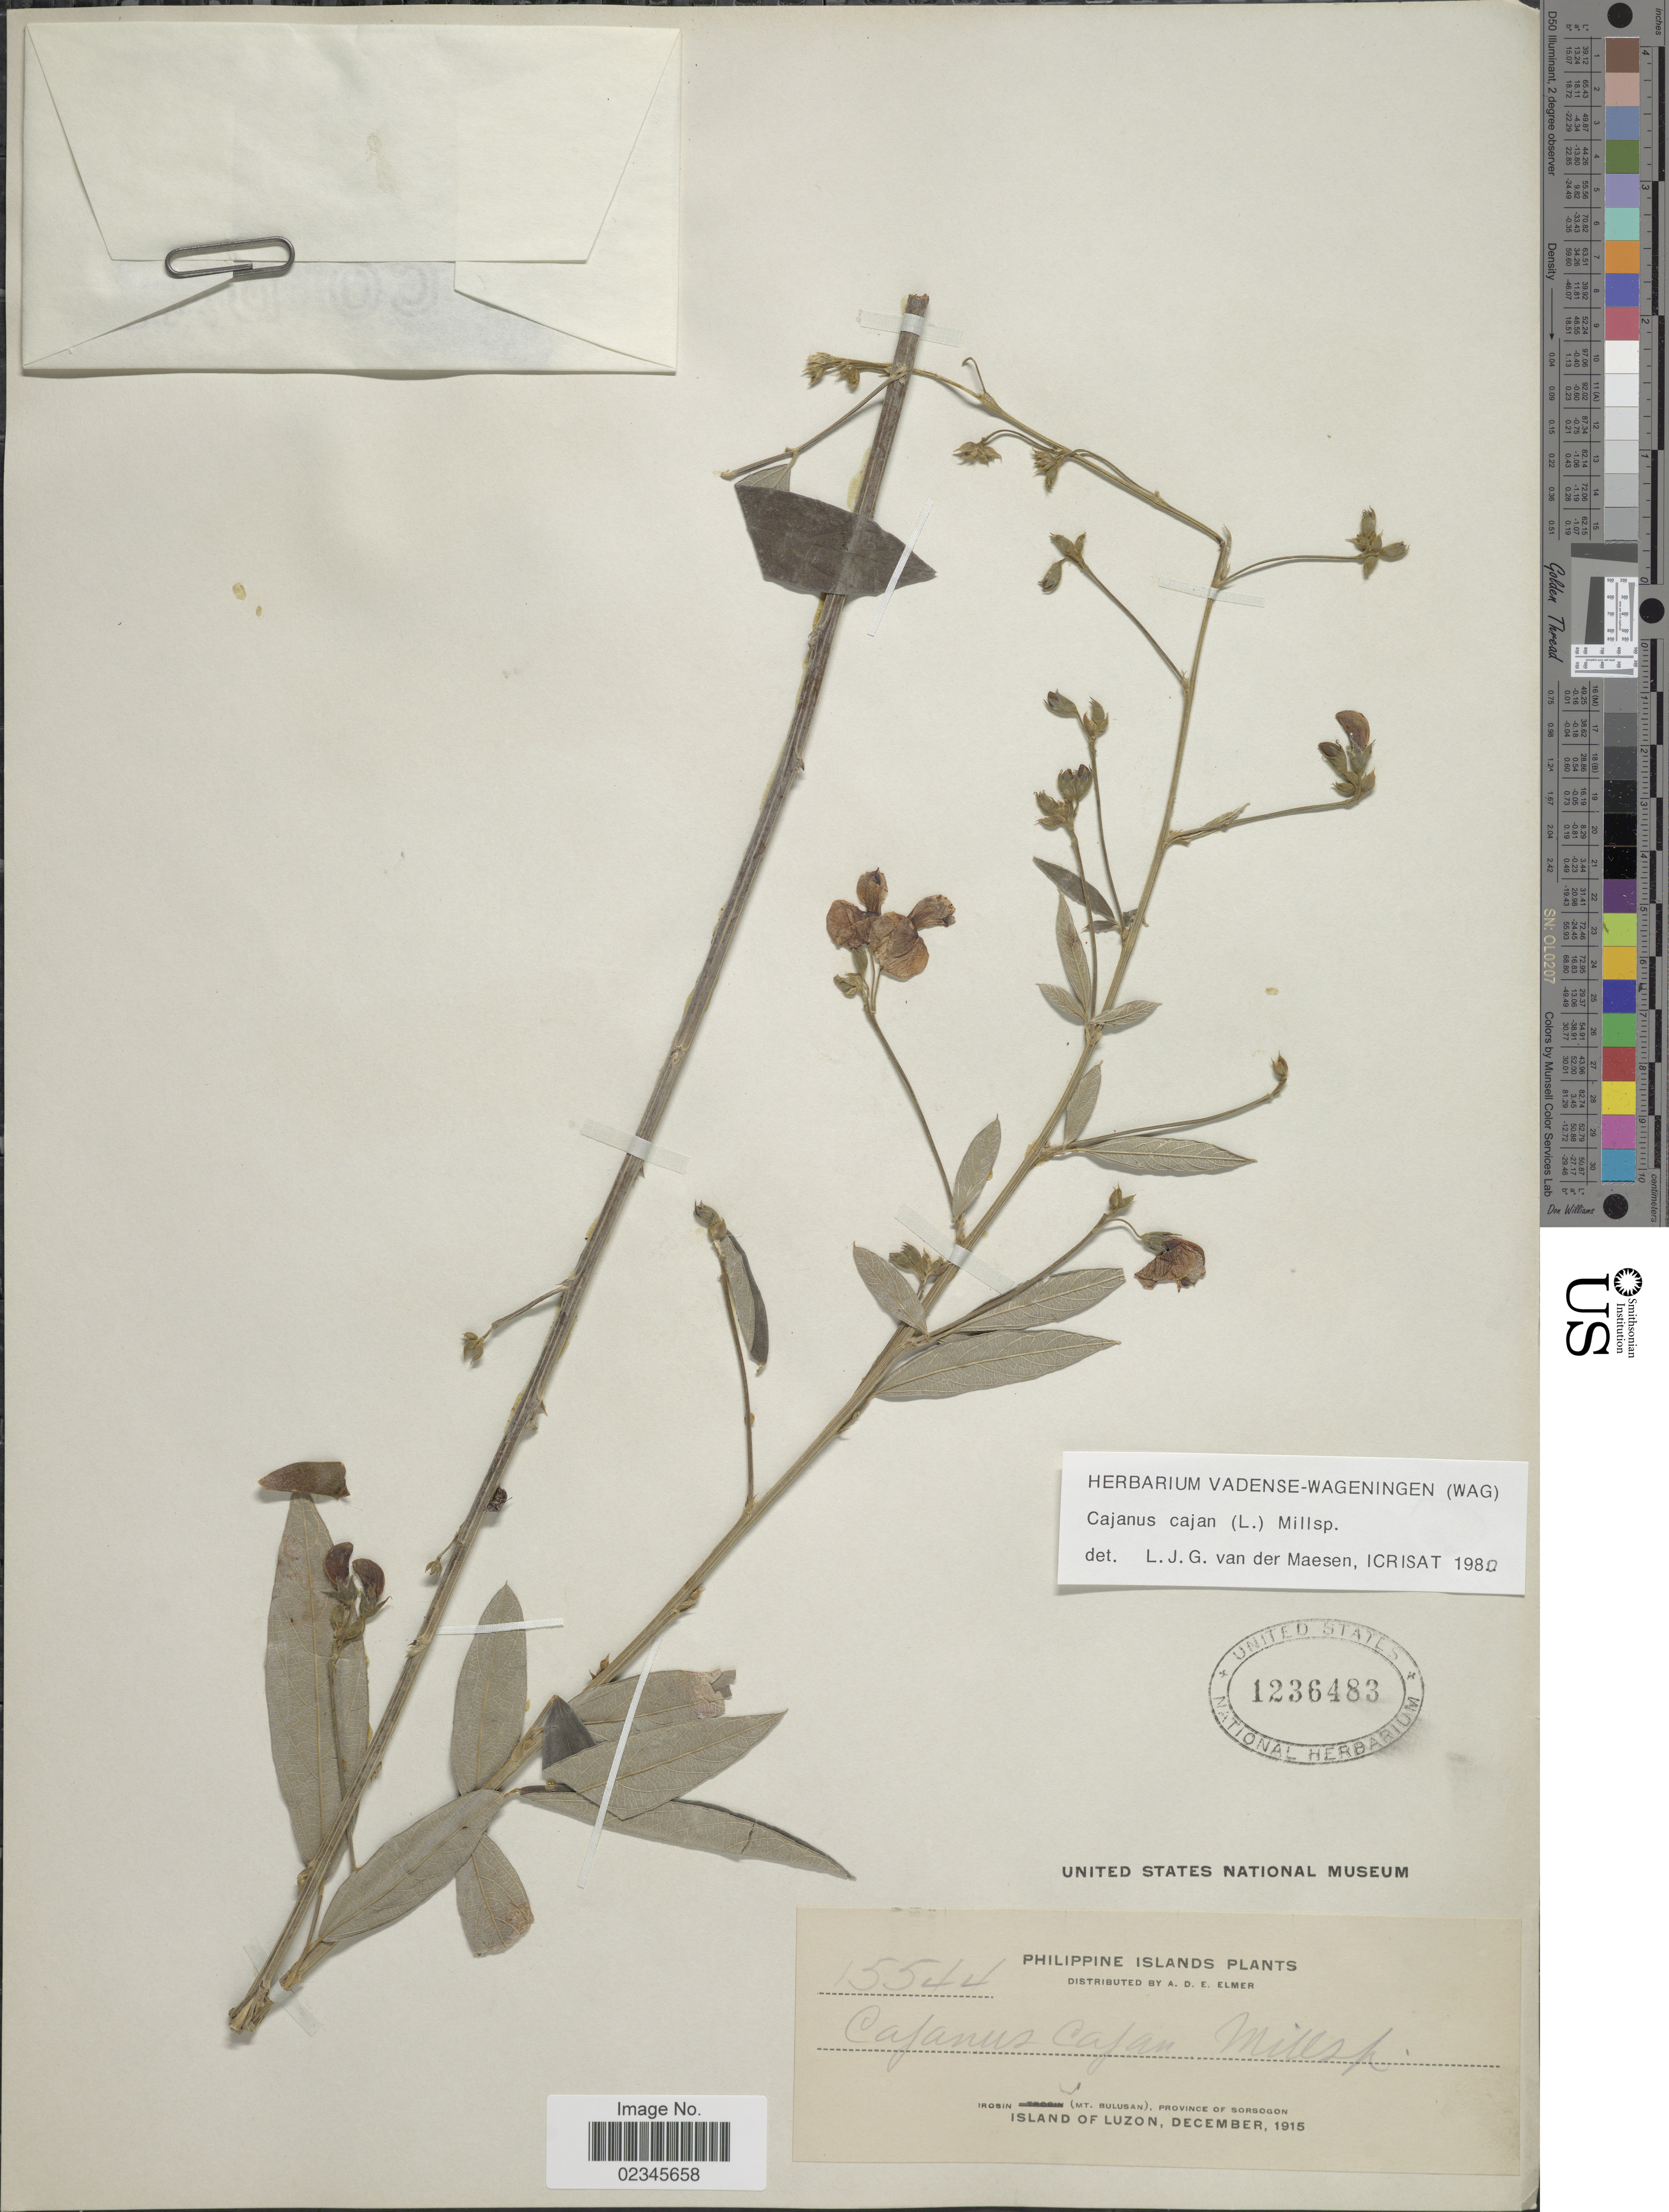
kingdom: Plantae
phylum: Tracheophyta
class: Magnoliopsida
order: Fabales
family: Fabaceae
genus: Cajanus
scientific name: Cajanus cajan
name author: (L.) Huth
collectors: A. D. E. Elmer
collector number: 15544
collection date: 1915-12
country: Philippines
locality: Philippine Islands, Irosin (Mt. Bulusan), Province of Sorsogon, Island of Luzon.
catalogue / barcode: US 1236483